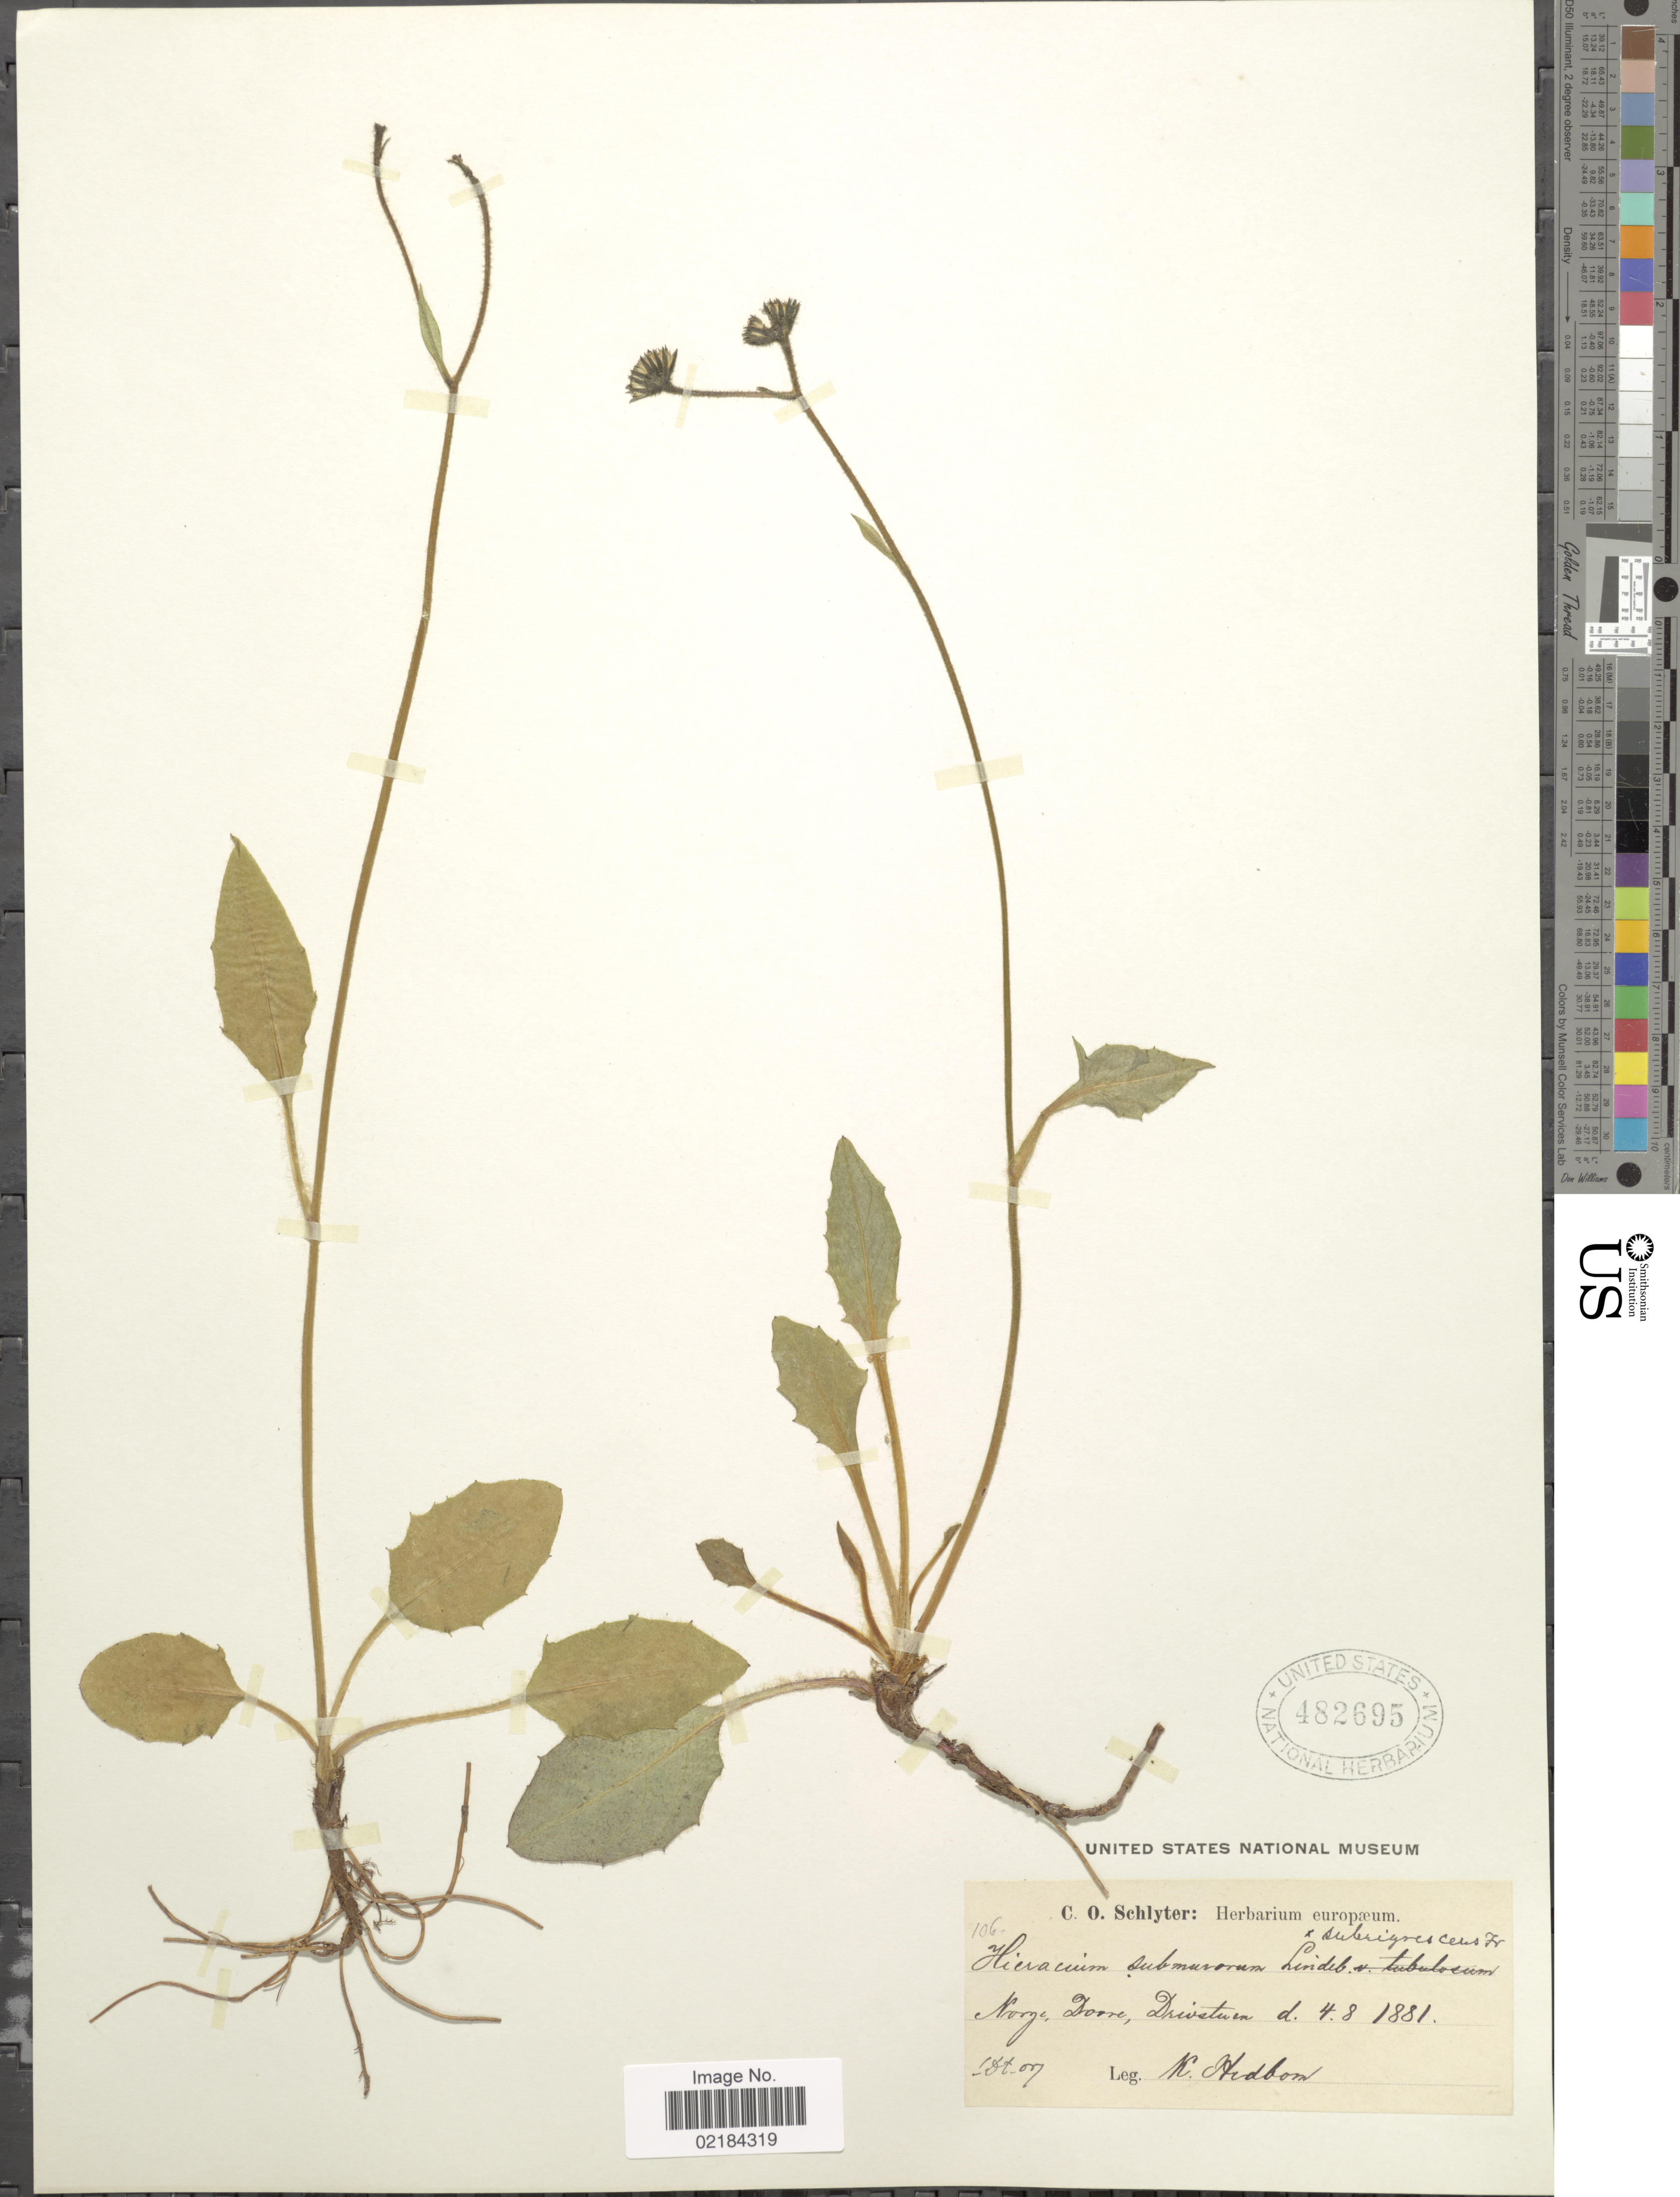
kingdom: Plantae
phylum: Tracheophyta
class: Magnoliopsida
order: Asterales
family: Asteraceae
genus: Hieracium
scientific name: Hieracium submurorum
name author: Lindeb.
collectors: K. Hedbom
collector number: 106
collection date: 1881-08-04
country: Norway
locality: Norge, Dovre, Drivstuen.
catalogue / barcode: US 482695